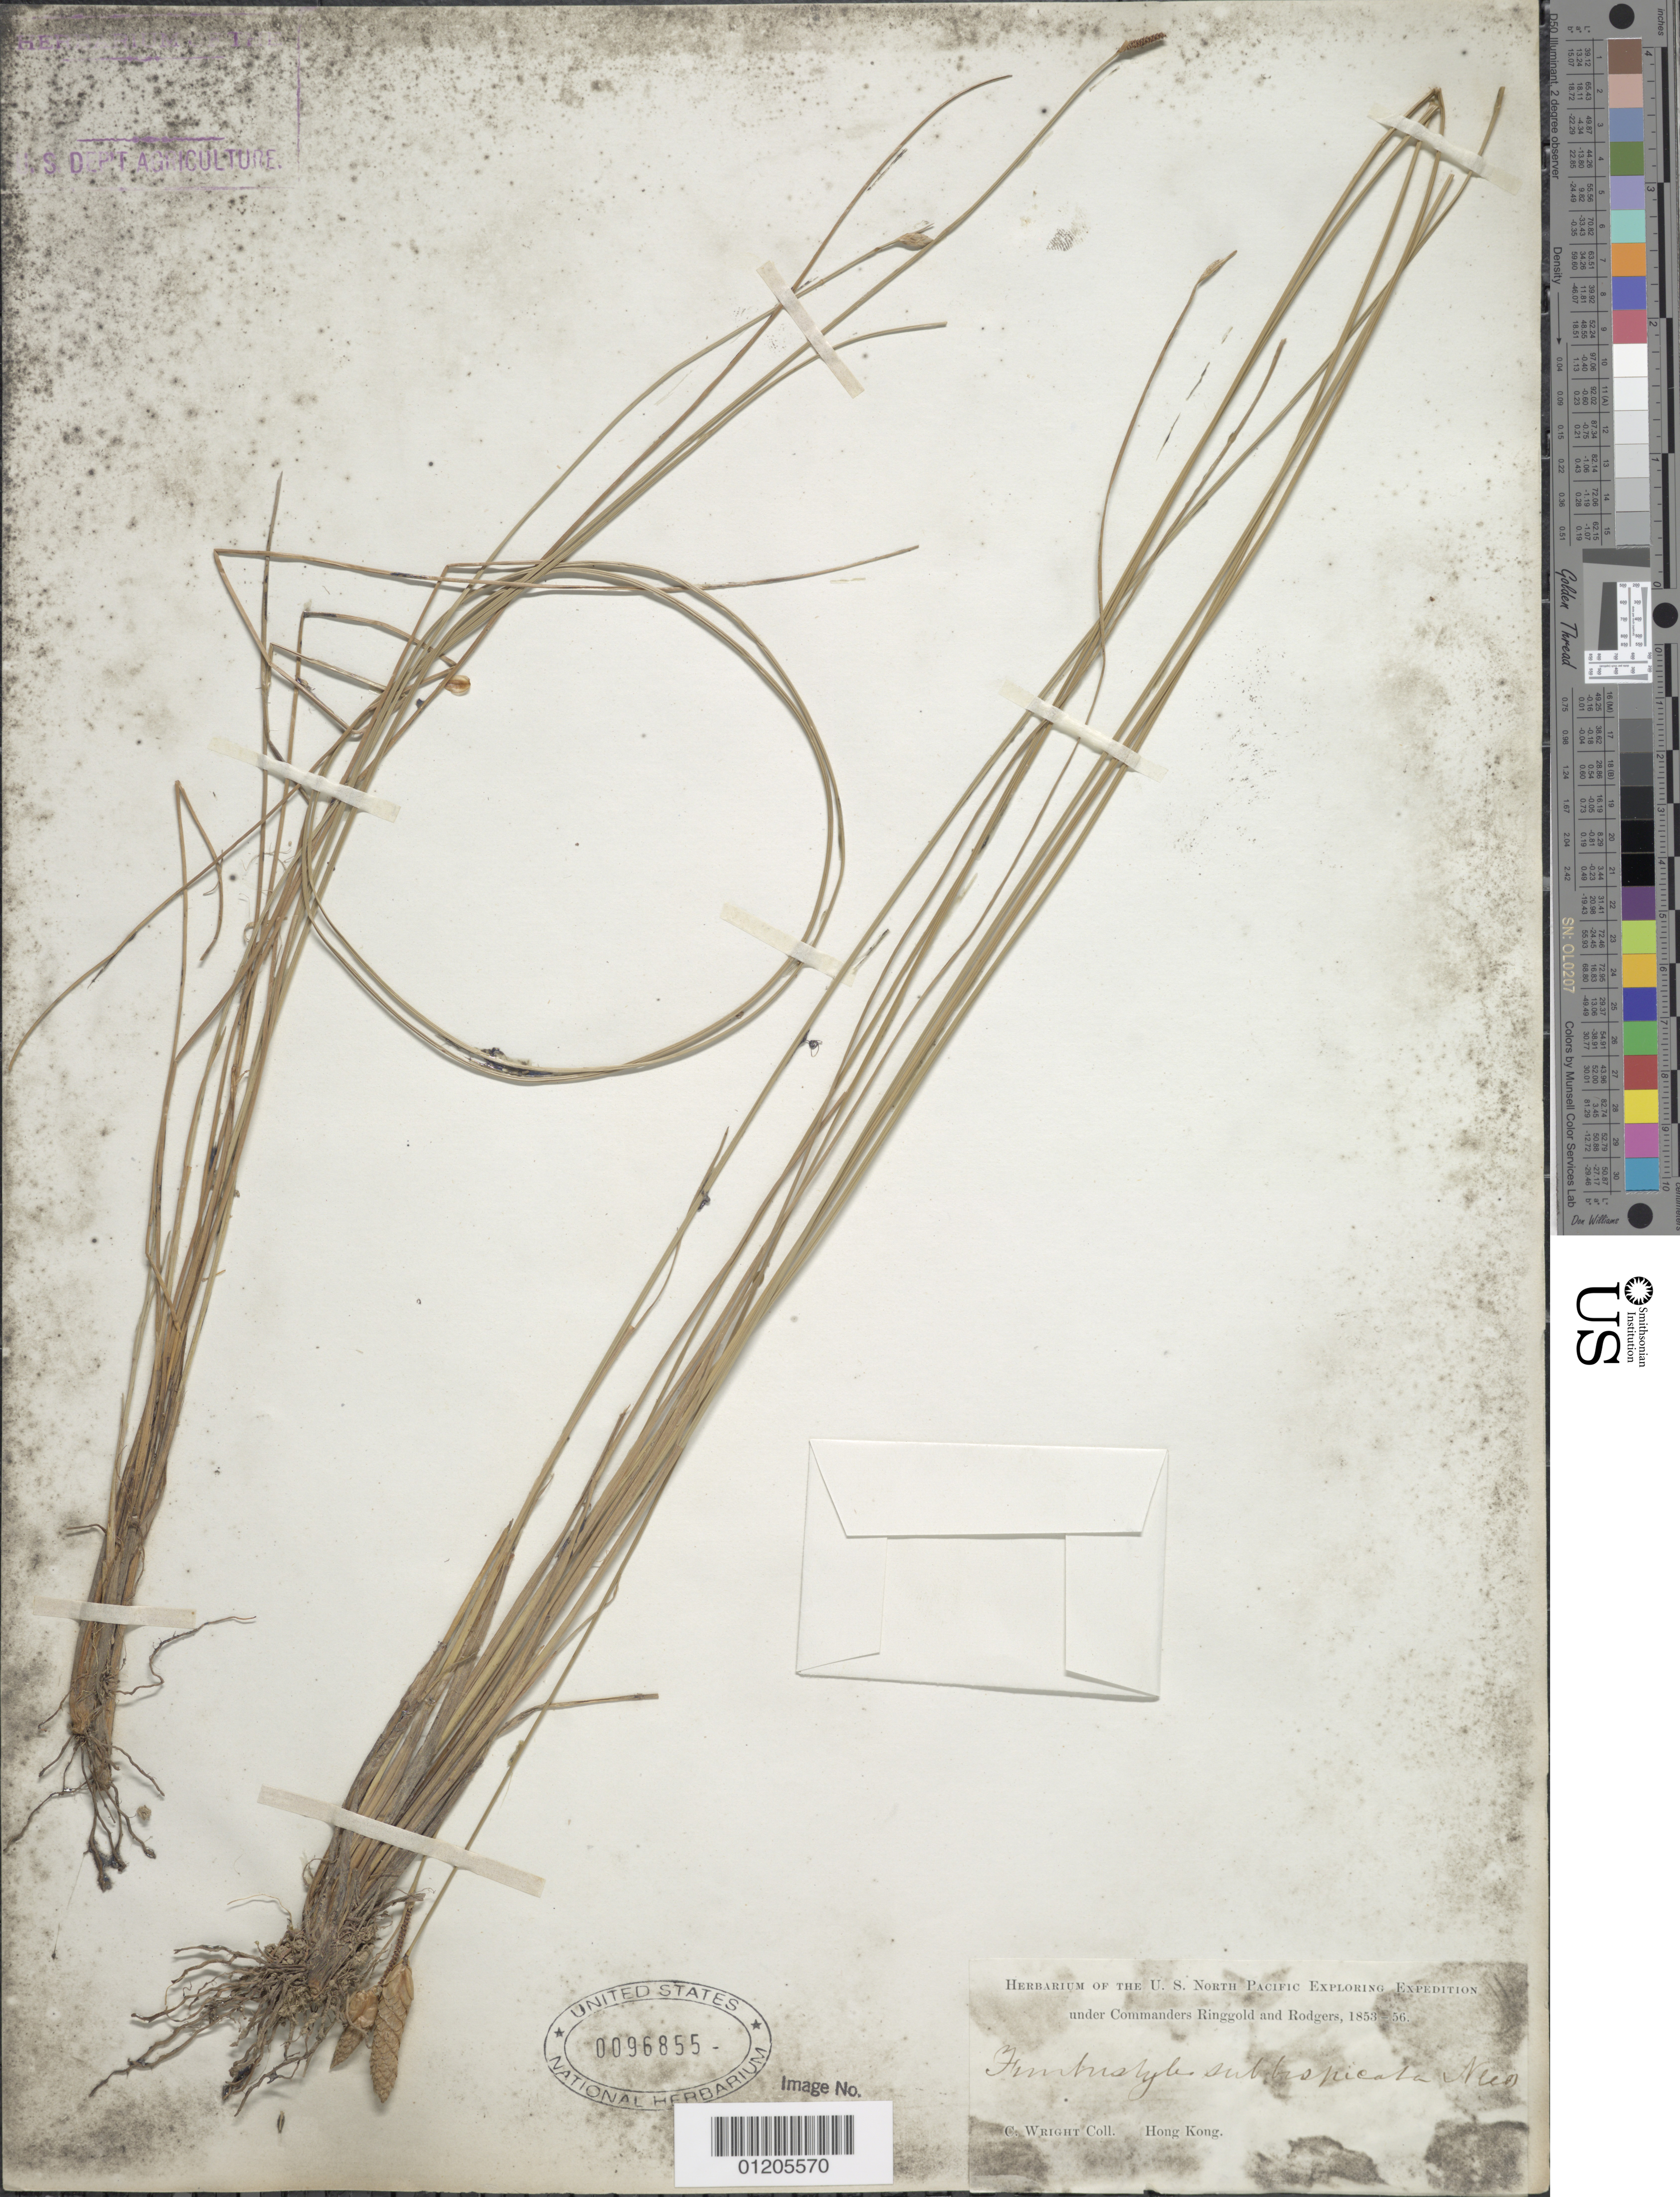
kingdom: Plantae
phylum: Tracheophyta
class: Liliopsida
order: Poales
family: Cyperaceae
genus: Fimbristylis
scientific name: Fimbristylis subbispicata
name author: Nees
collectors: C. Wright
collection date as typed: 1853 to -- -- 1856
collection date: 1853/1856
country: China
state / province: Hong Kong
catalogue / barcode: US 96855